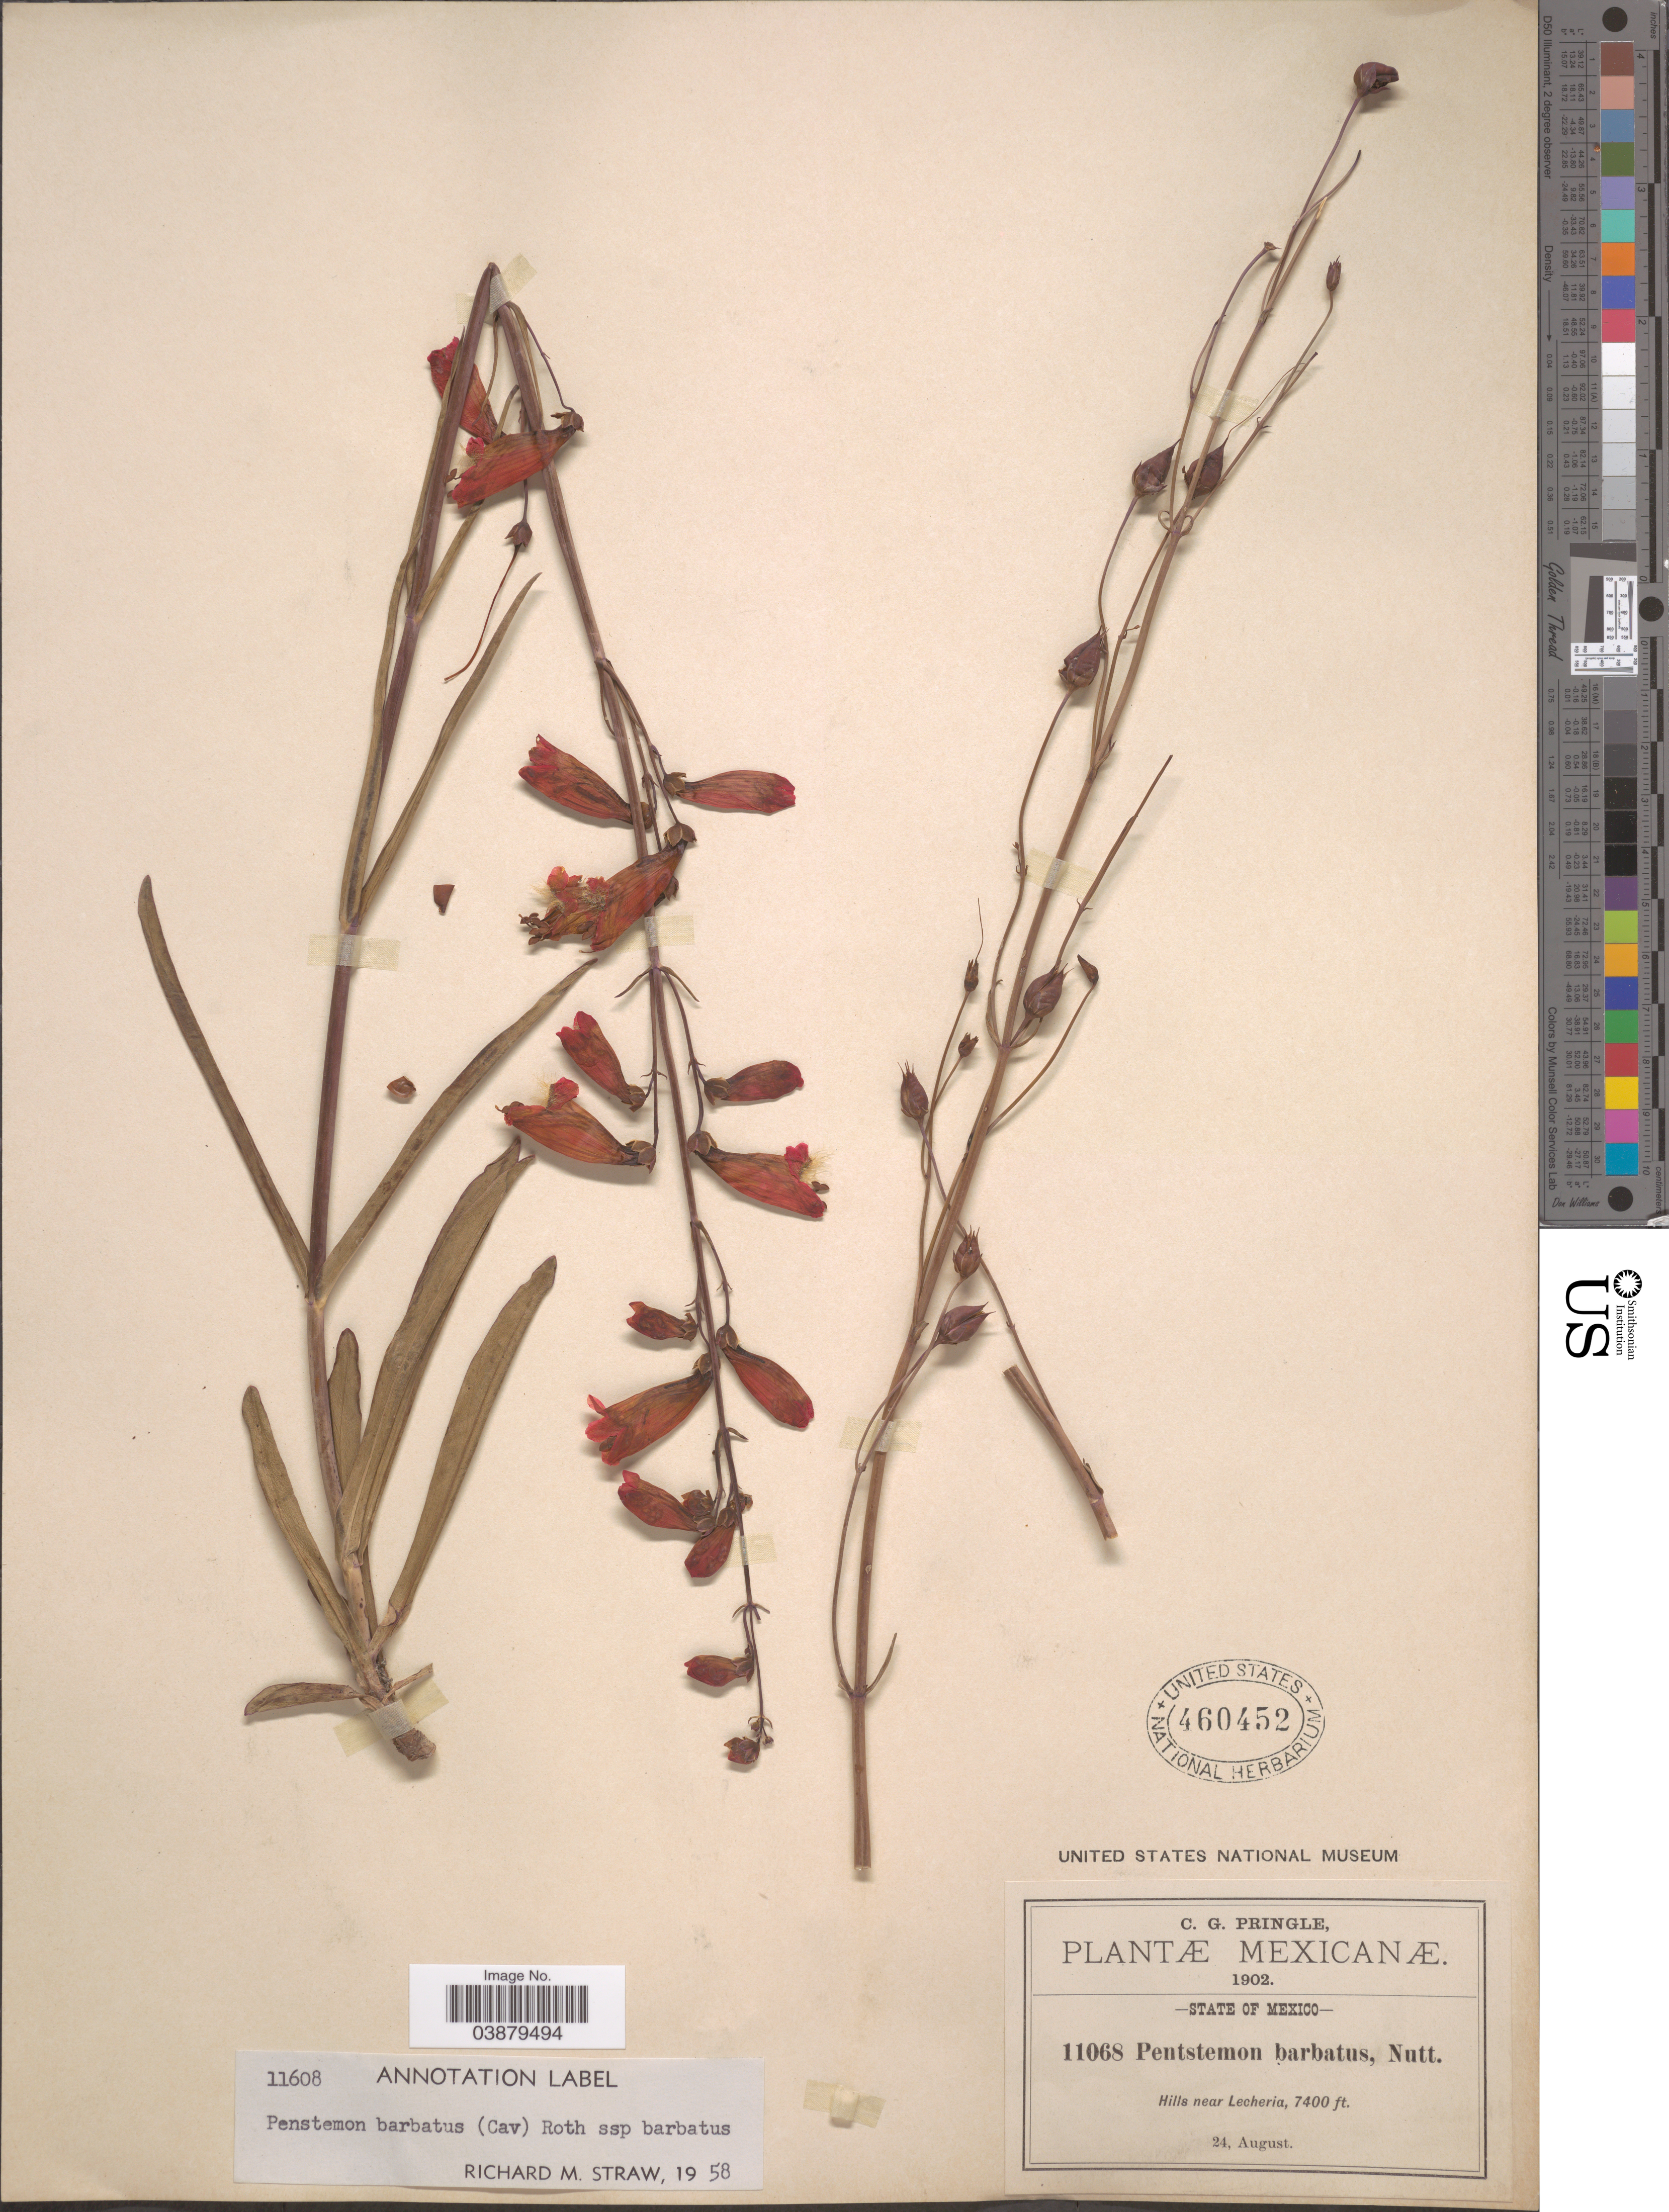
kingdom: Plantae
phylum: Tracheophyta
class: Magnoliopsida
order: Lamiales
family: Plantaginaceae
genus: Penstemon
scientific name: Penstemon barbatus subsp. barbatus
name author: (Cav.) Roth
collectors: C. G. Pringle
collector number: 11068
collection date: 1902-08-24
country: Mexico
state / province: México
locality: Hills near Lecheria.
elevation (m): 2256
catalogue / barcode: US 460452